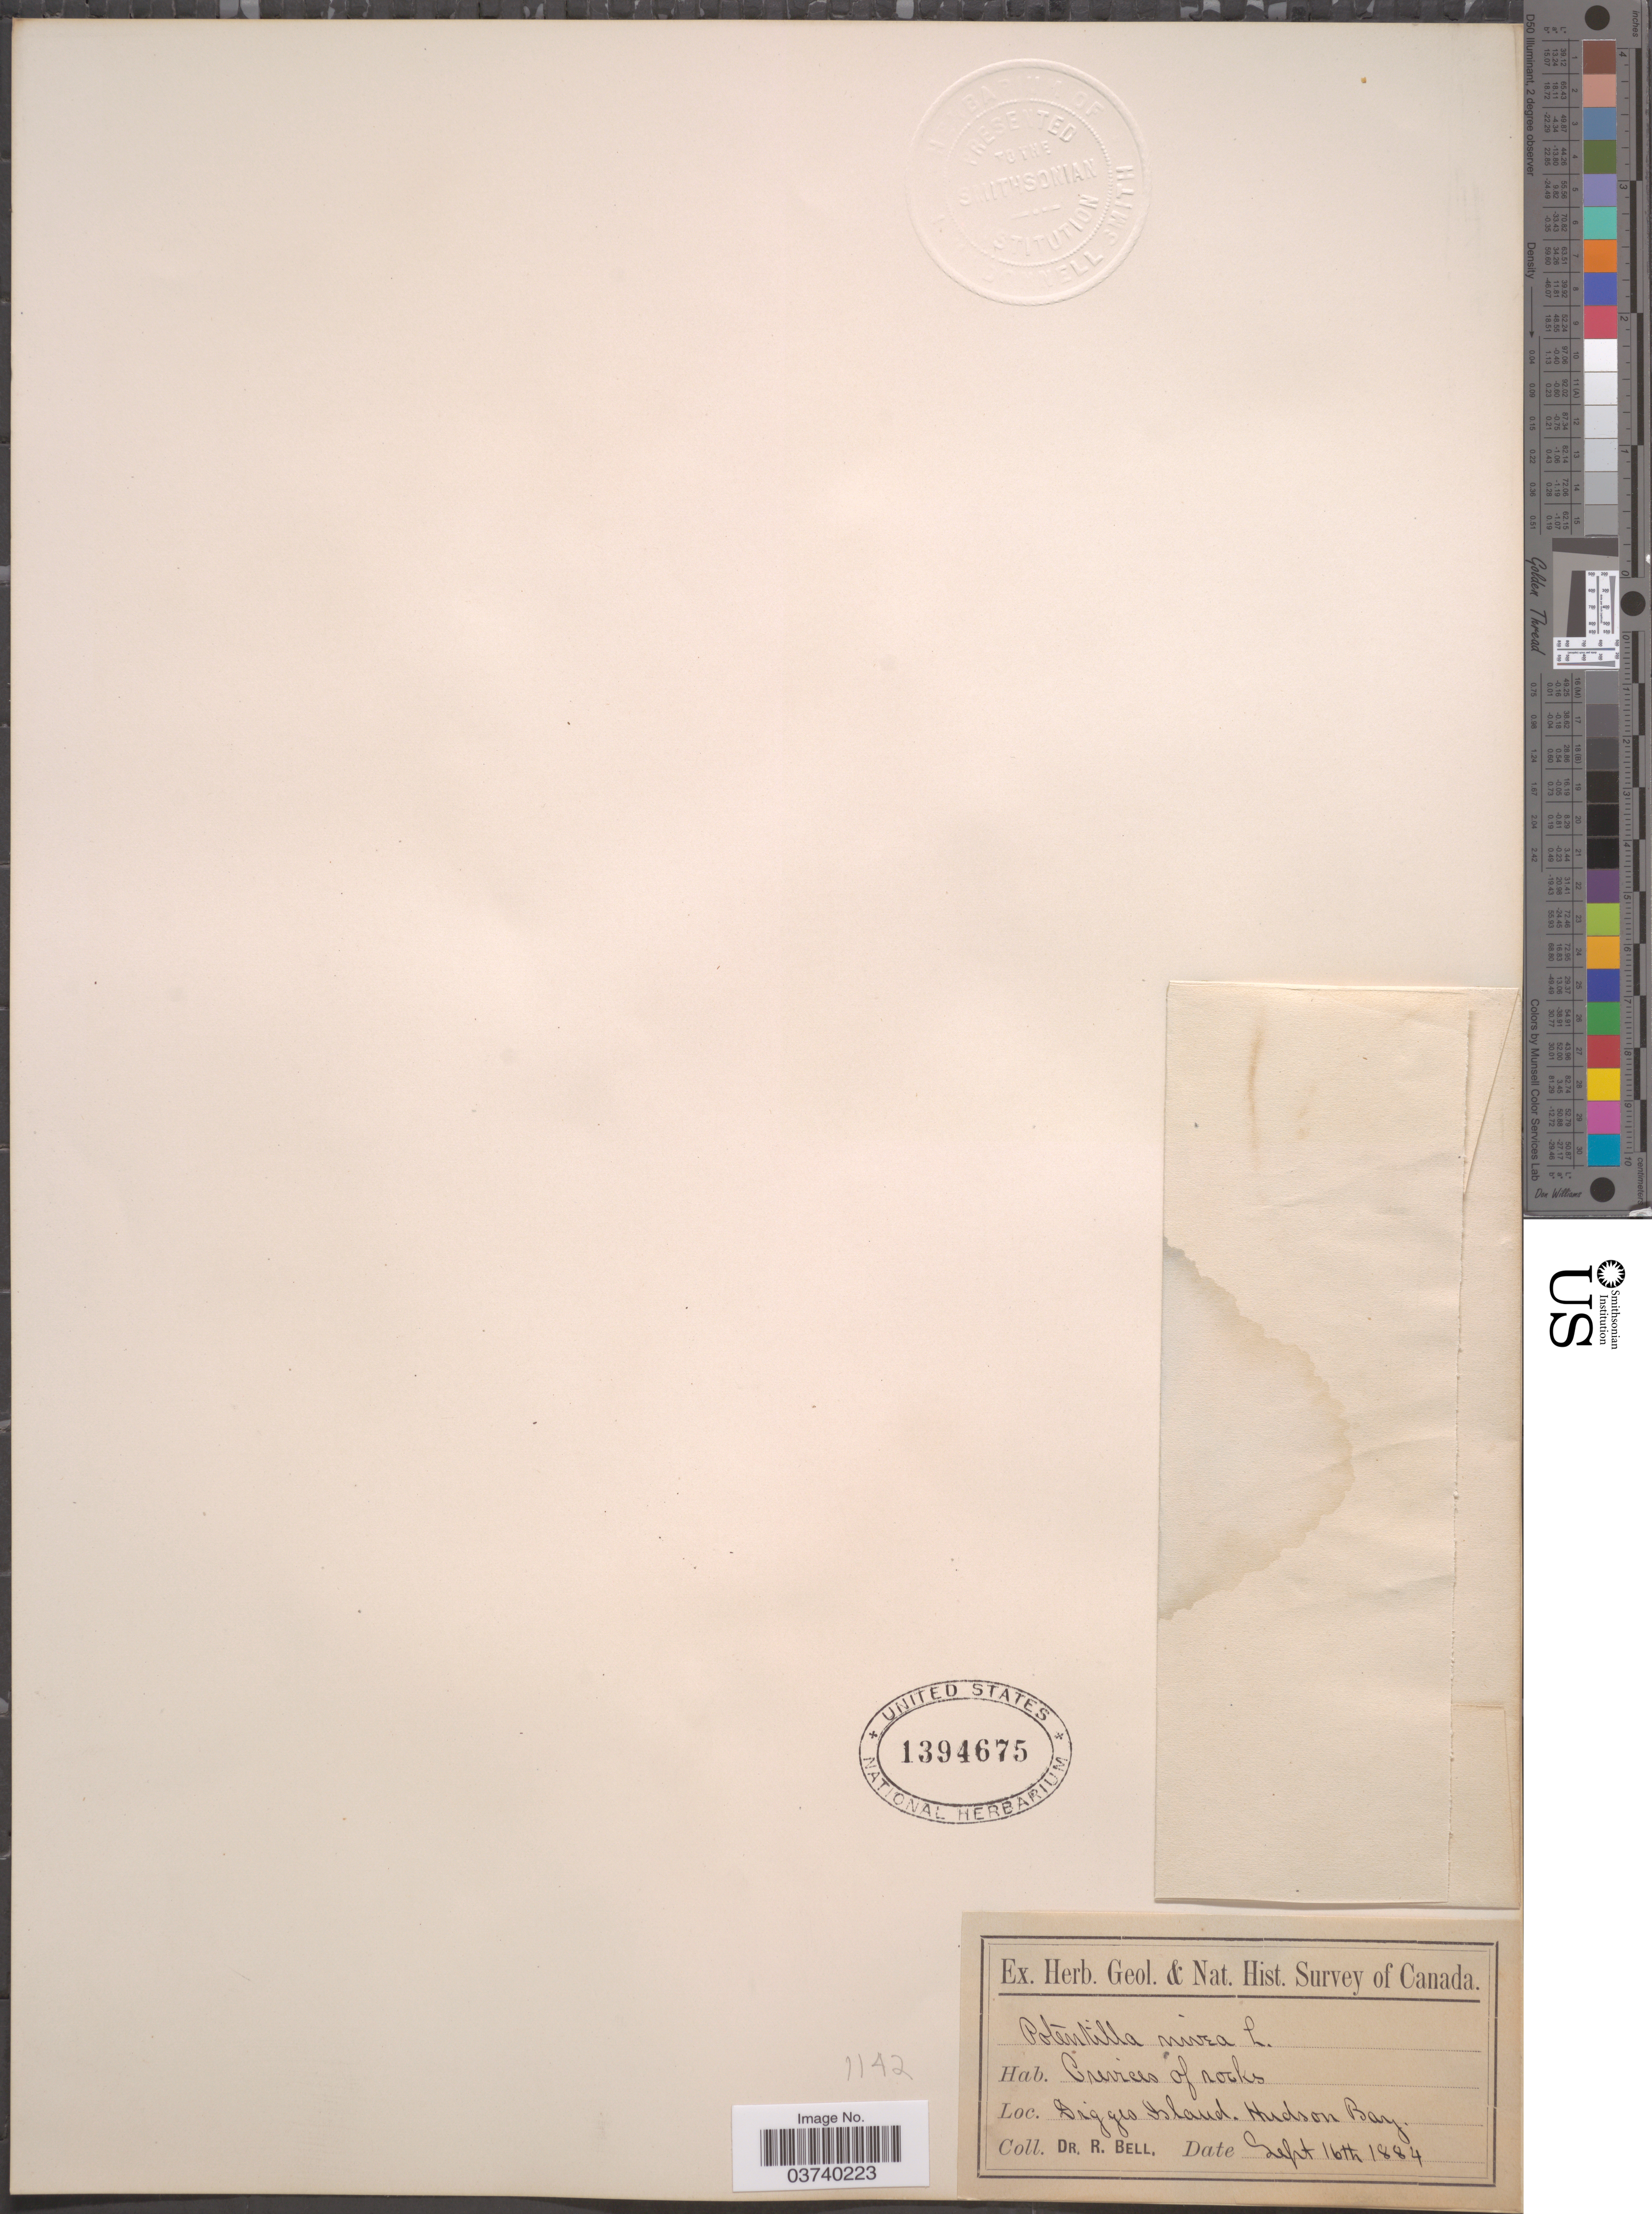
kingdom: Plantae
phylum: Tracheophyta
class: Magnoliopsida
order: Rosales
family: Rosaceae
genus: Potentilla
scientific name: Potentilla nivea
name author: L.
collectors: C. R. Bell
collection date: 1884-09-16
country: Canada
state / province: Nunavut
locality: Digges Island. Hudson Bay.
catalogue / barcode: US 1394675